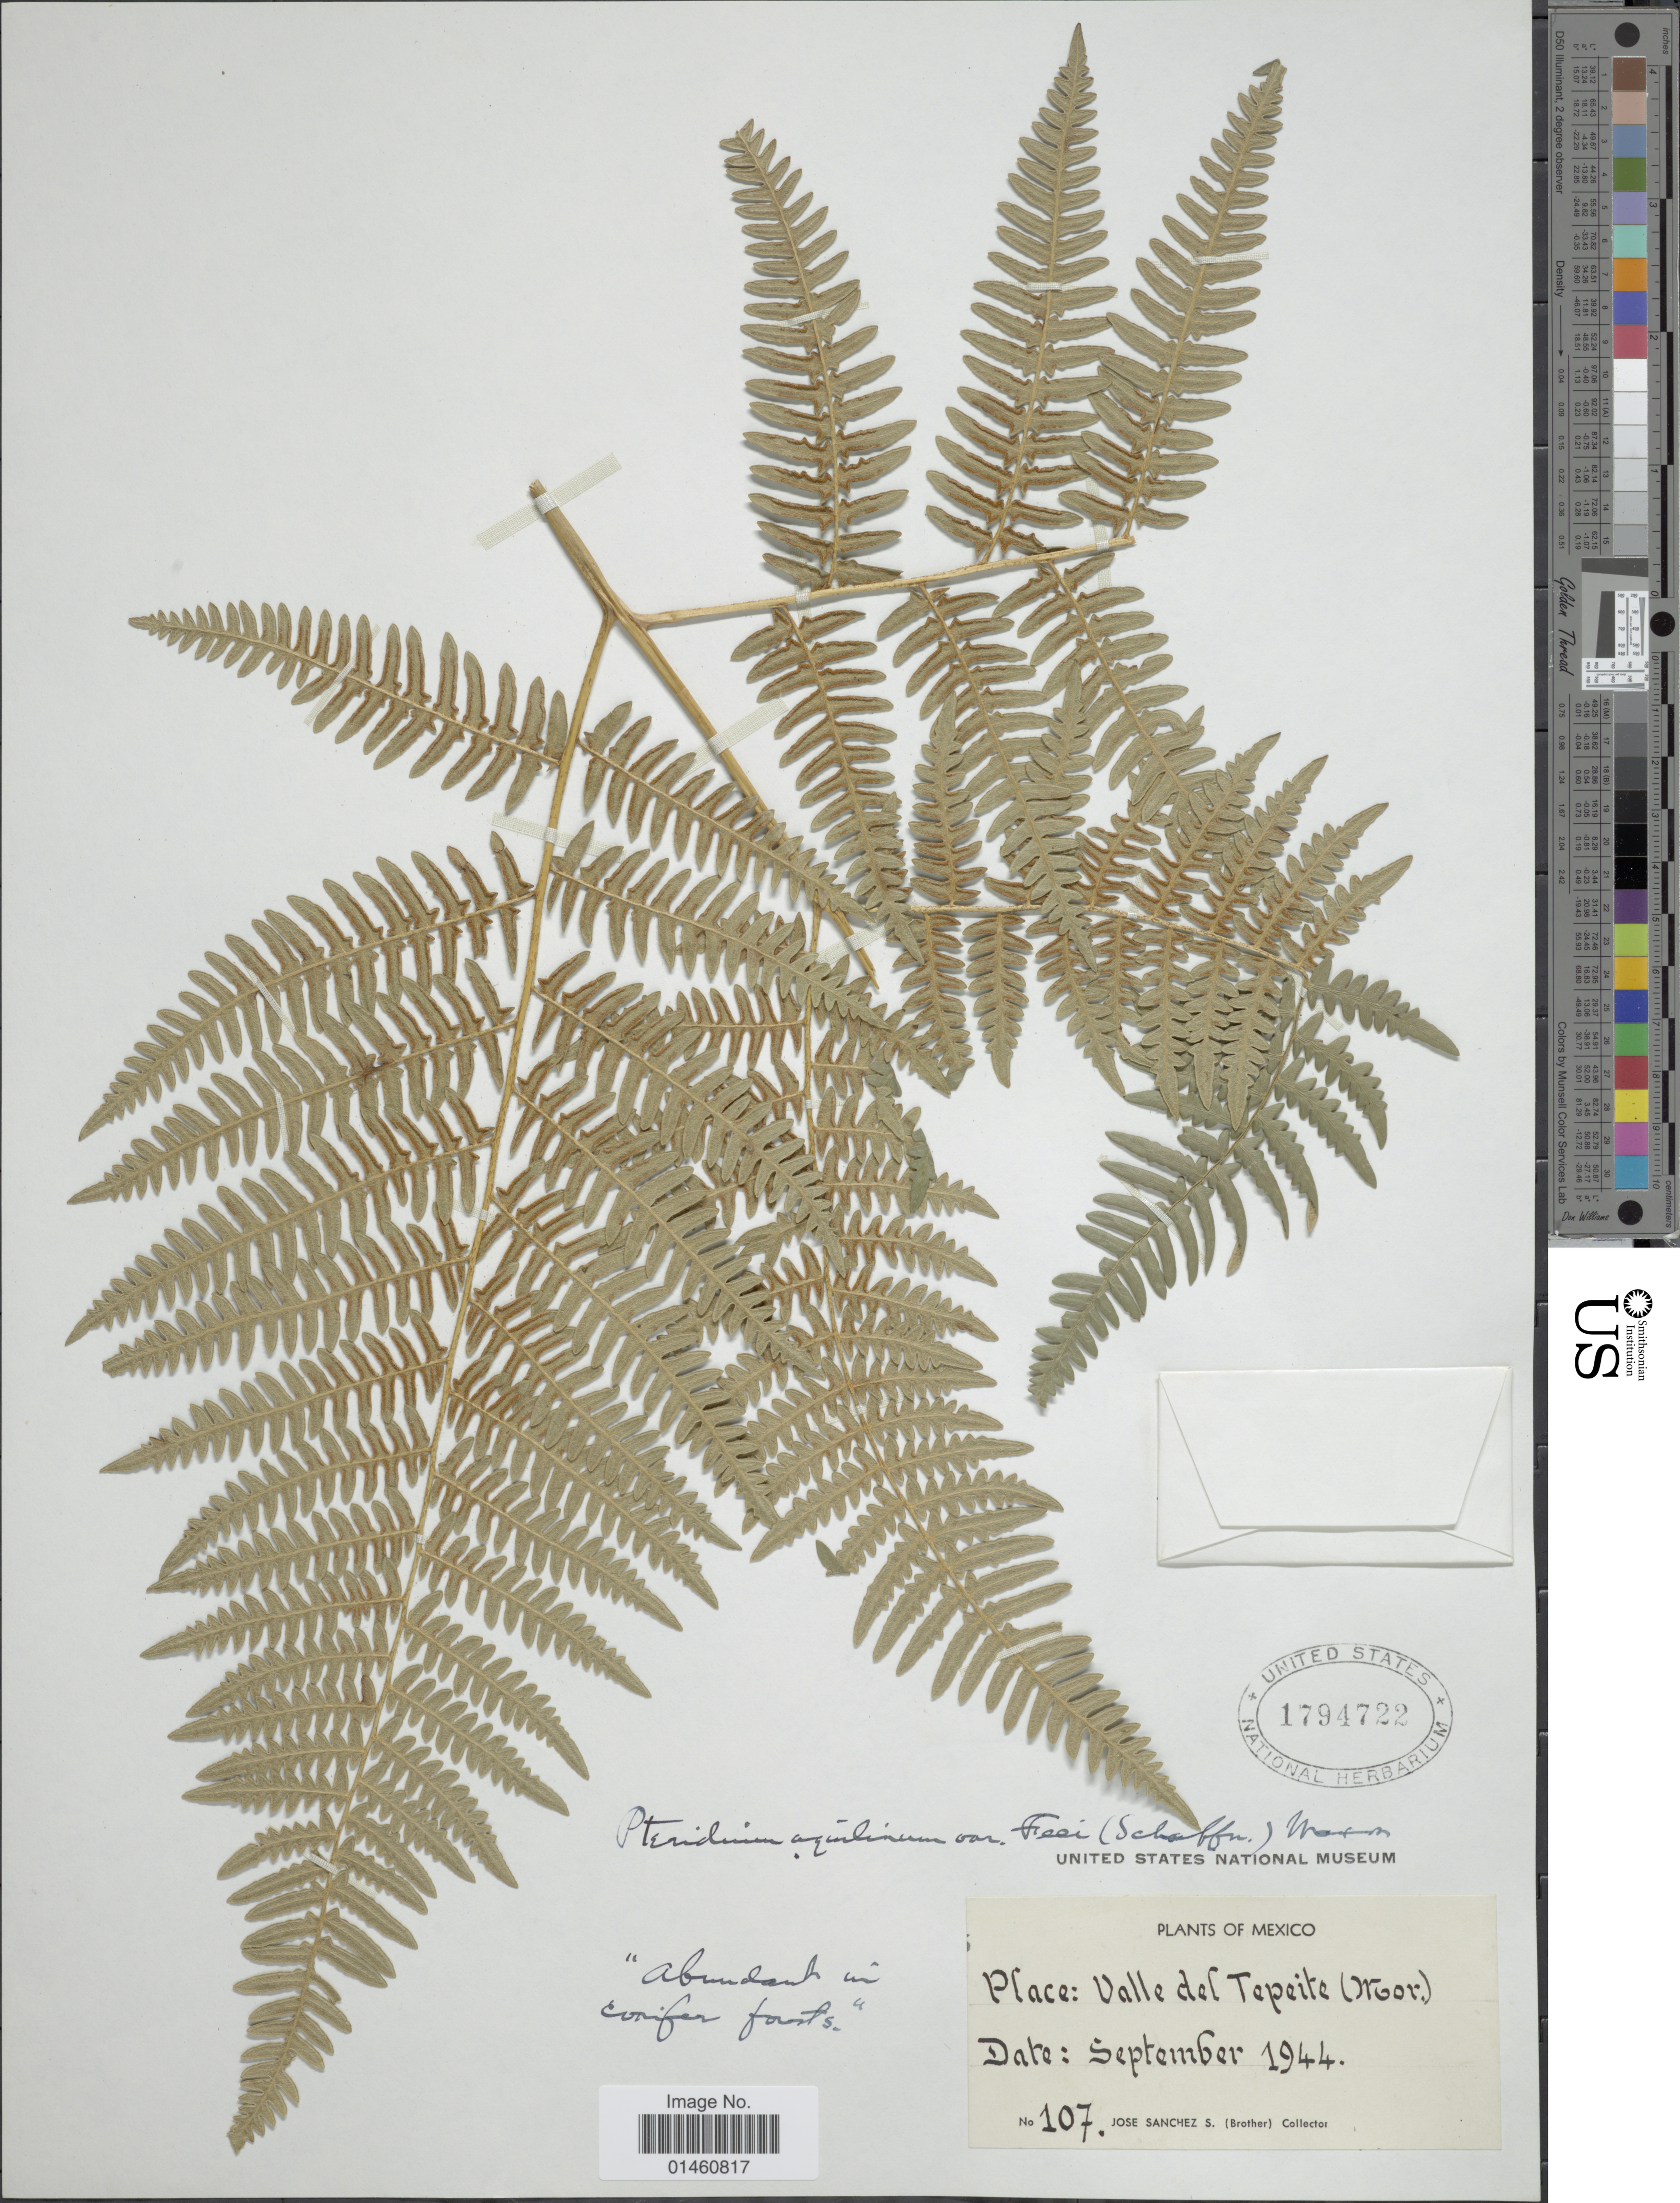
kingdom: Plantae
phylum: Tracheophyta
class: Polypodiopsida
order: Polypodiales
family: Dennstaedtiaceae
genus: Pteridium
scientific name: Pteridium aquilinum var. feei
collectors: J. Sanchez S.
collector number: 107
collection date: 1944-09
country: Mexico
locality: Valle del Tepeite (Mor.).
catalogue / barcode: US 1794722